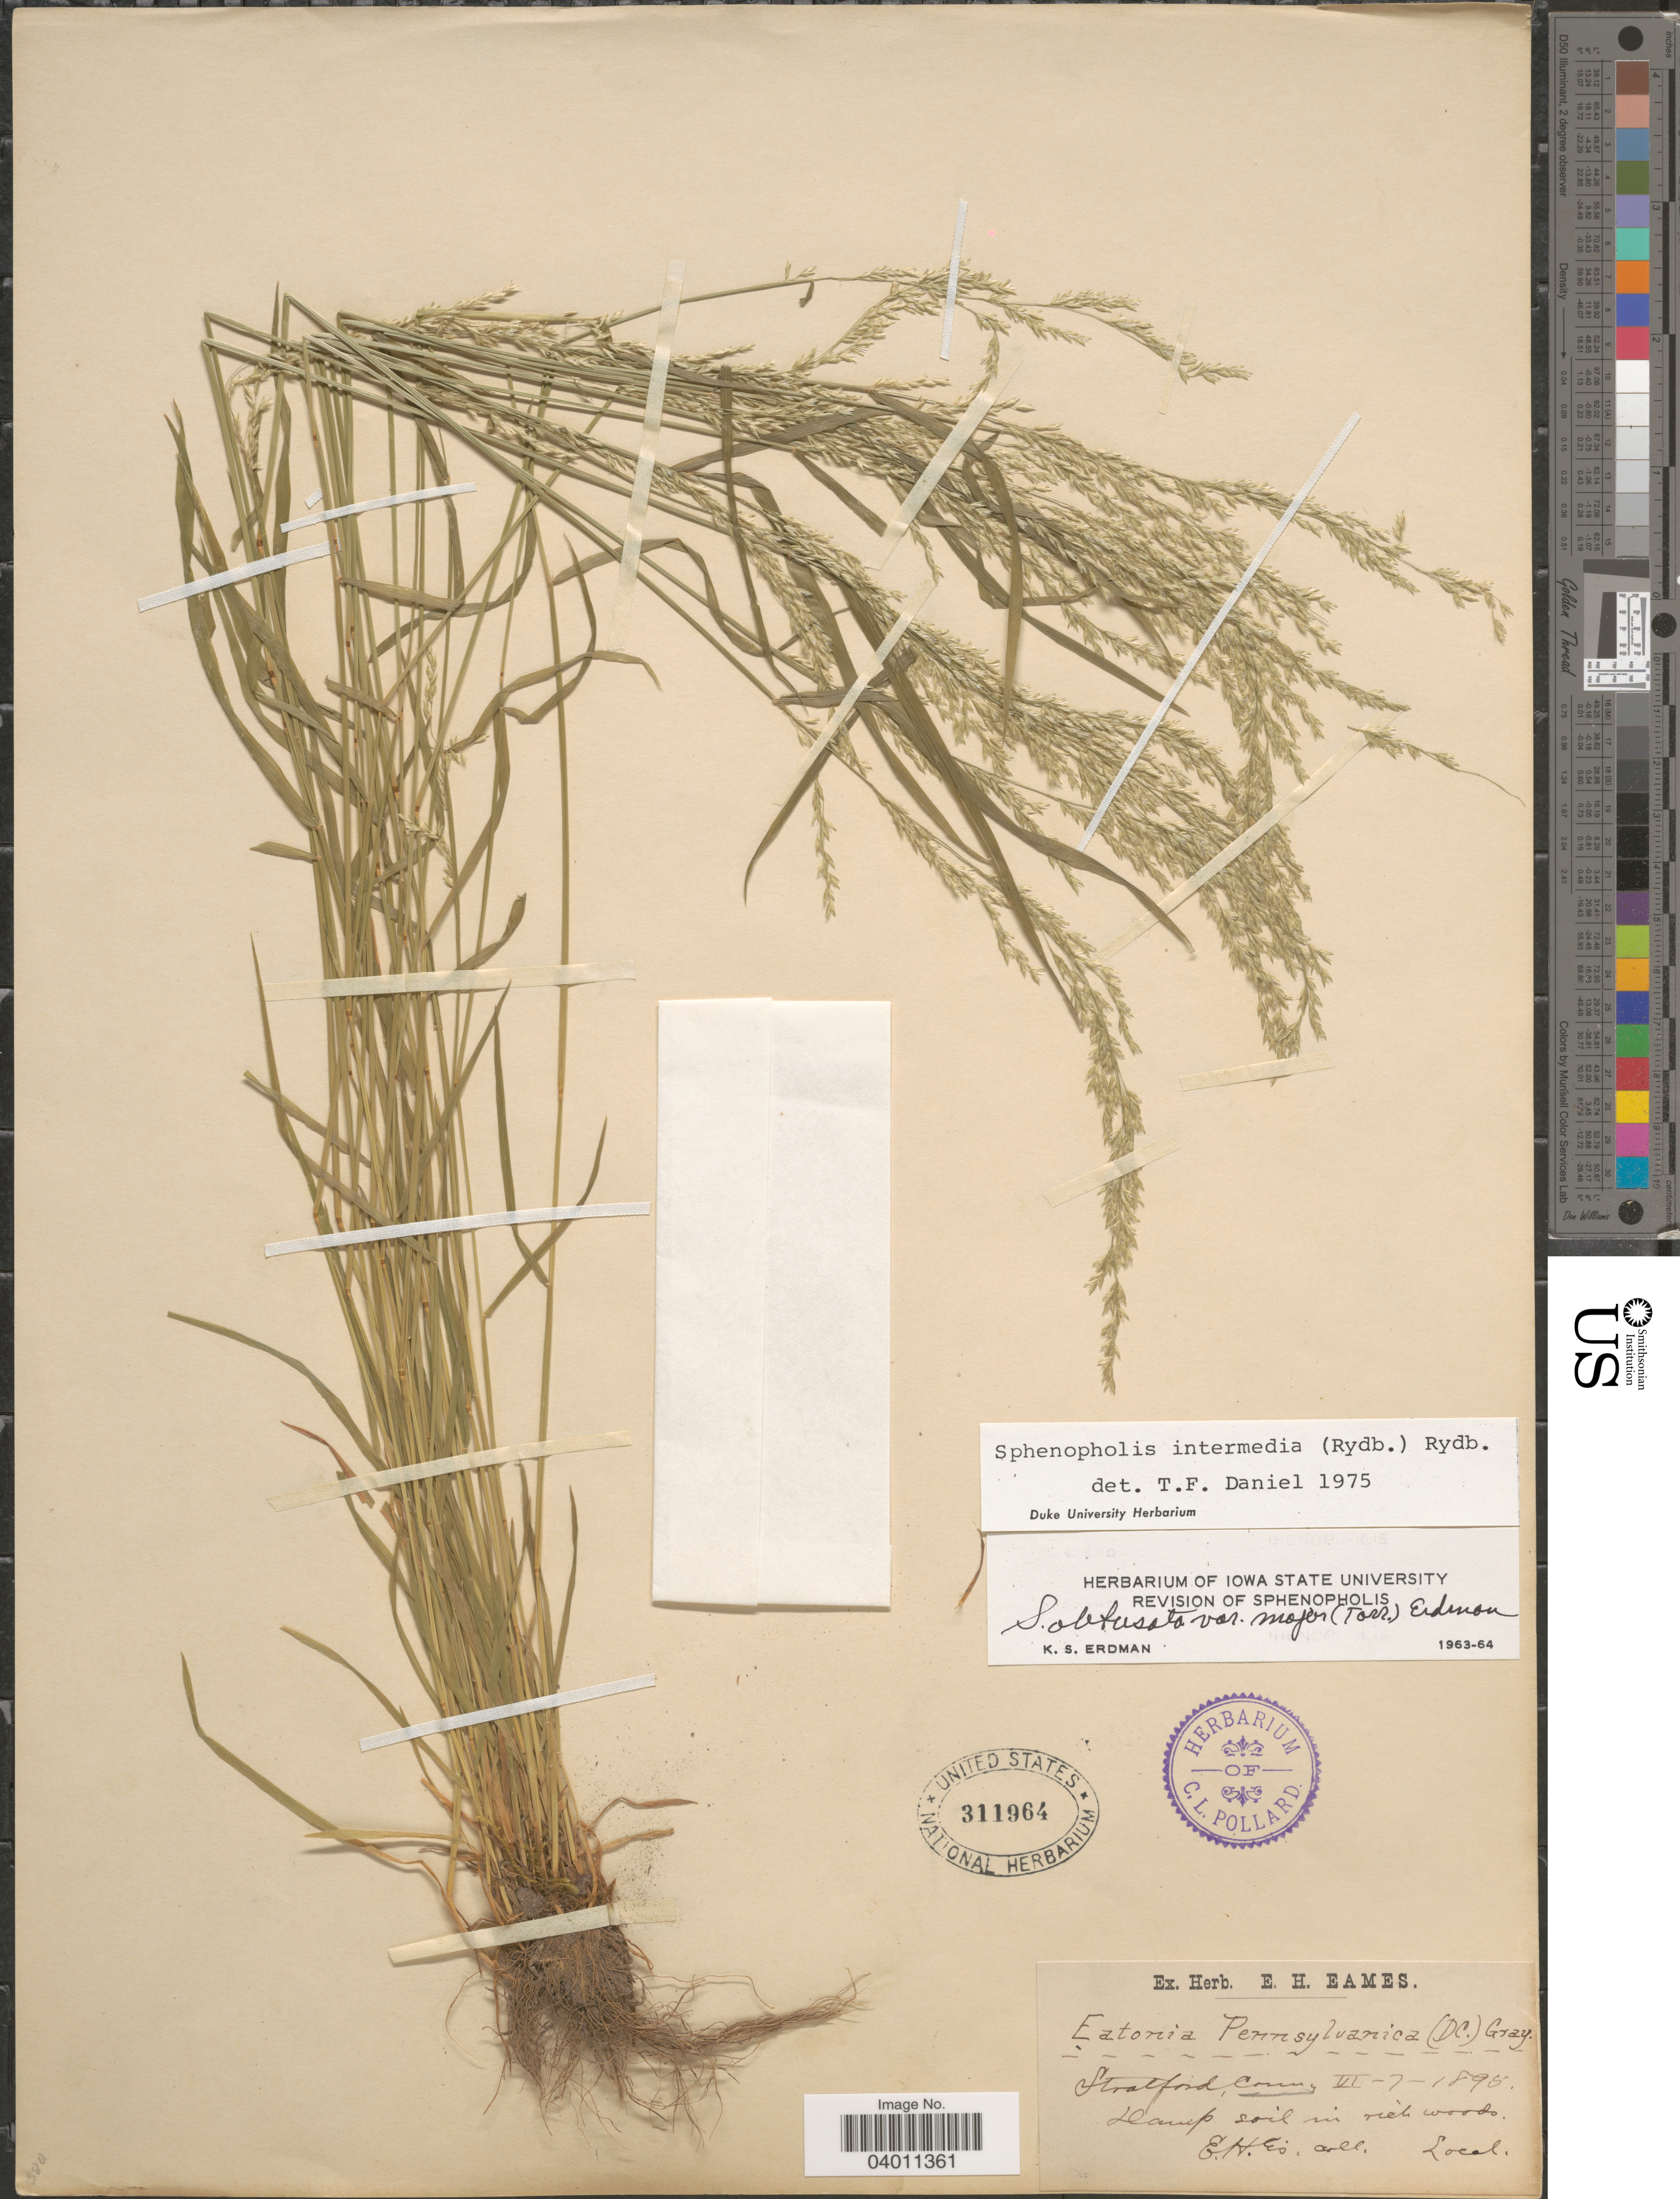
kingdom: Plantae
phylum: Tracheophyta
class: Liliopsida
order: Poales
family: Poaceae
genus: Sphenopholis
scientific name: Sphenopholis intermedia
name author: (Rydb.) Rydb.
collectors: E. H. Eames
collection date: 1895-06-07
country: United States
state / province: Connecticut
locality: Stratford. Damp soil in rich woods.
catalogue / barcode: US 311964